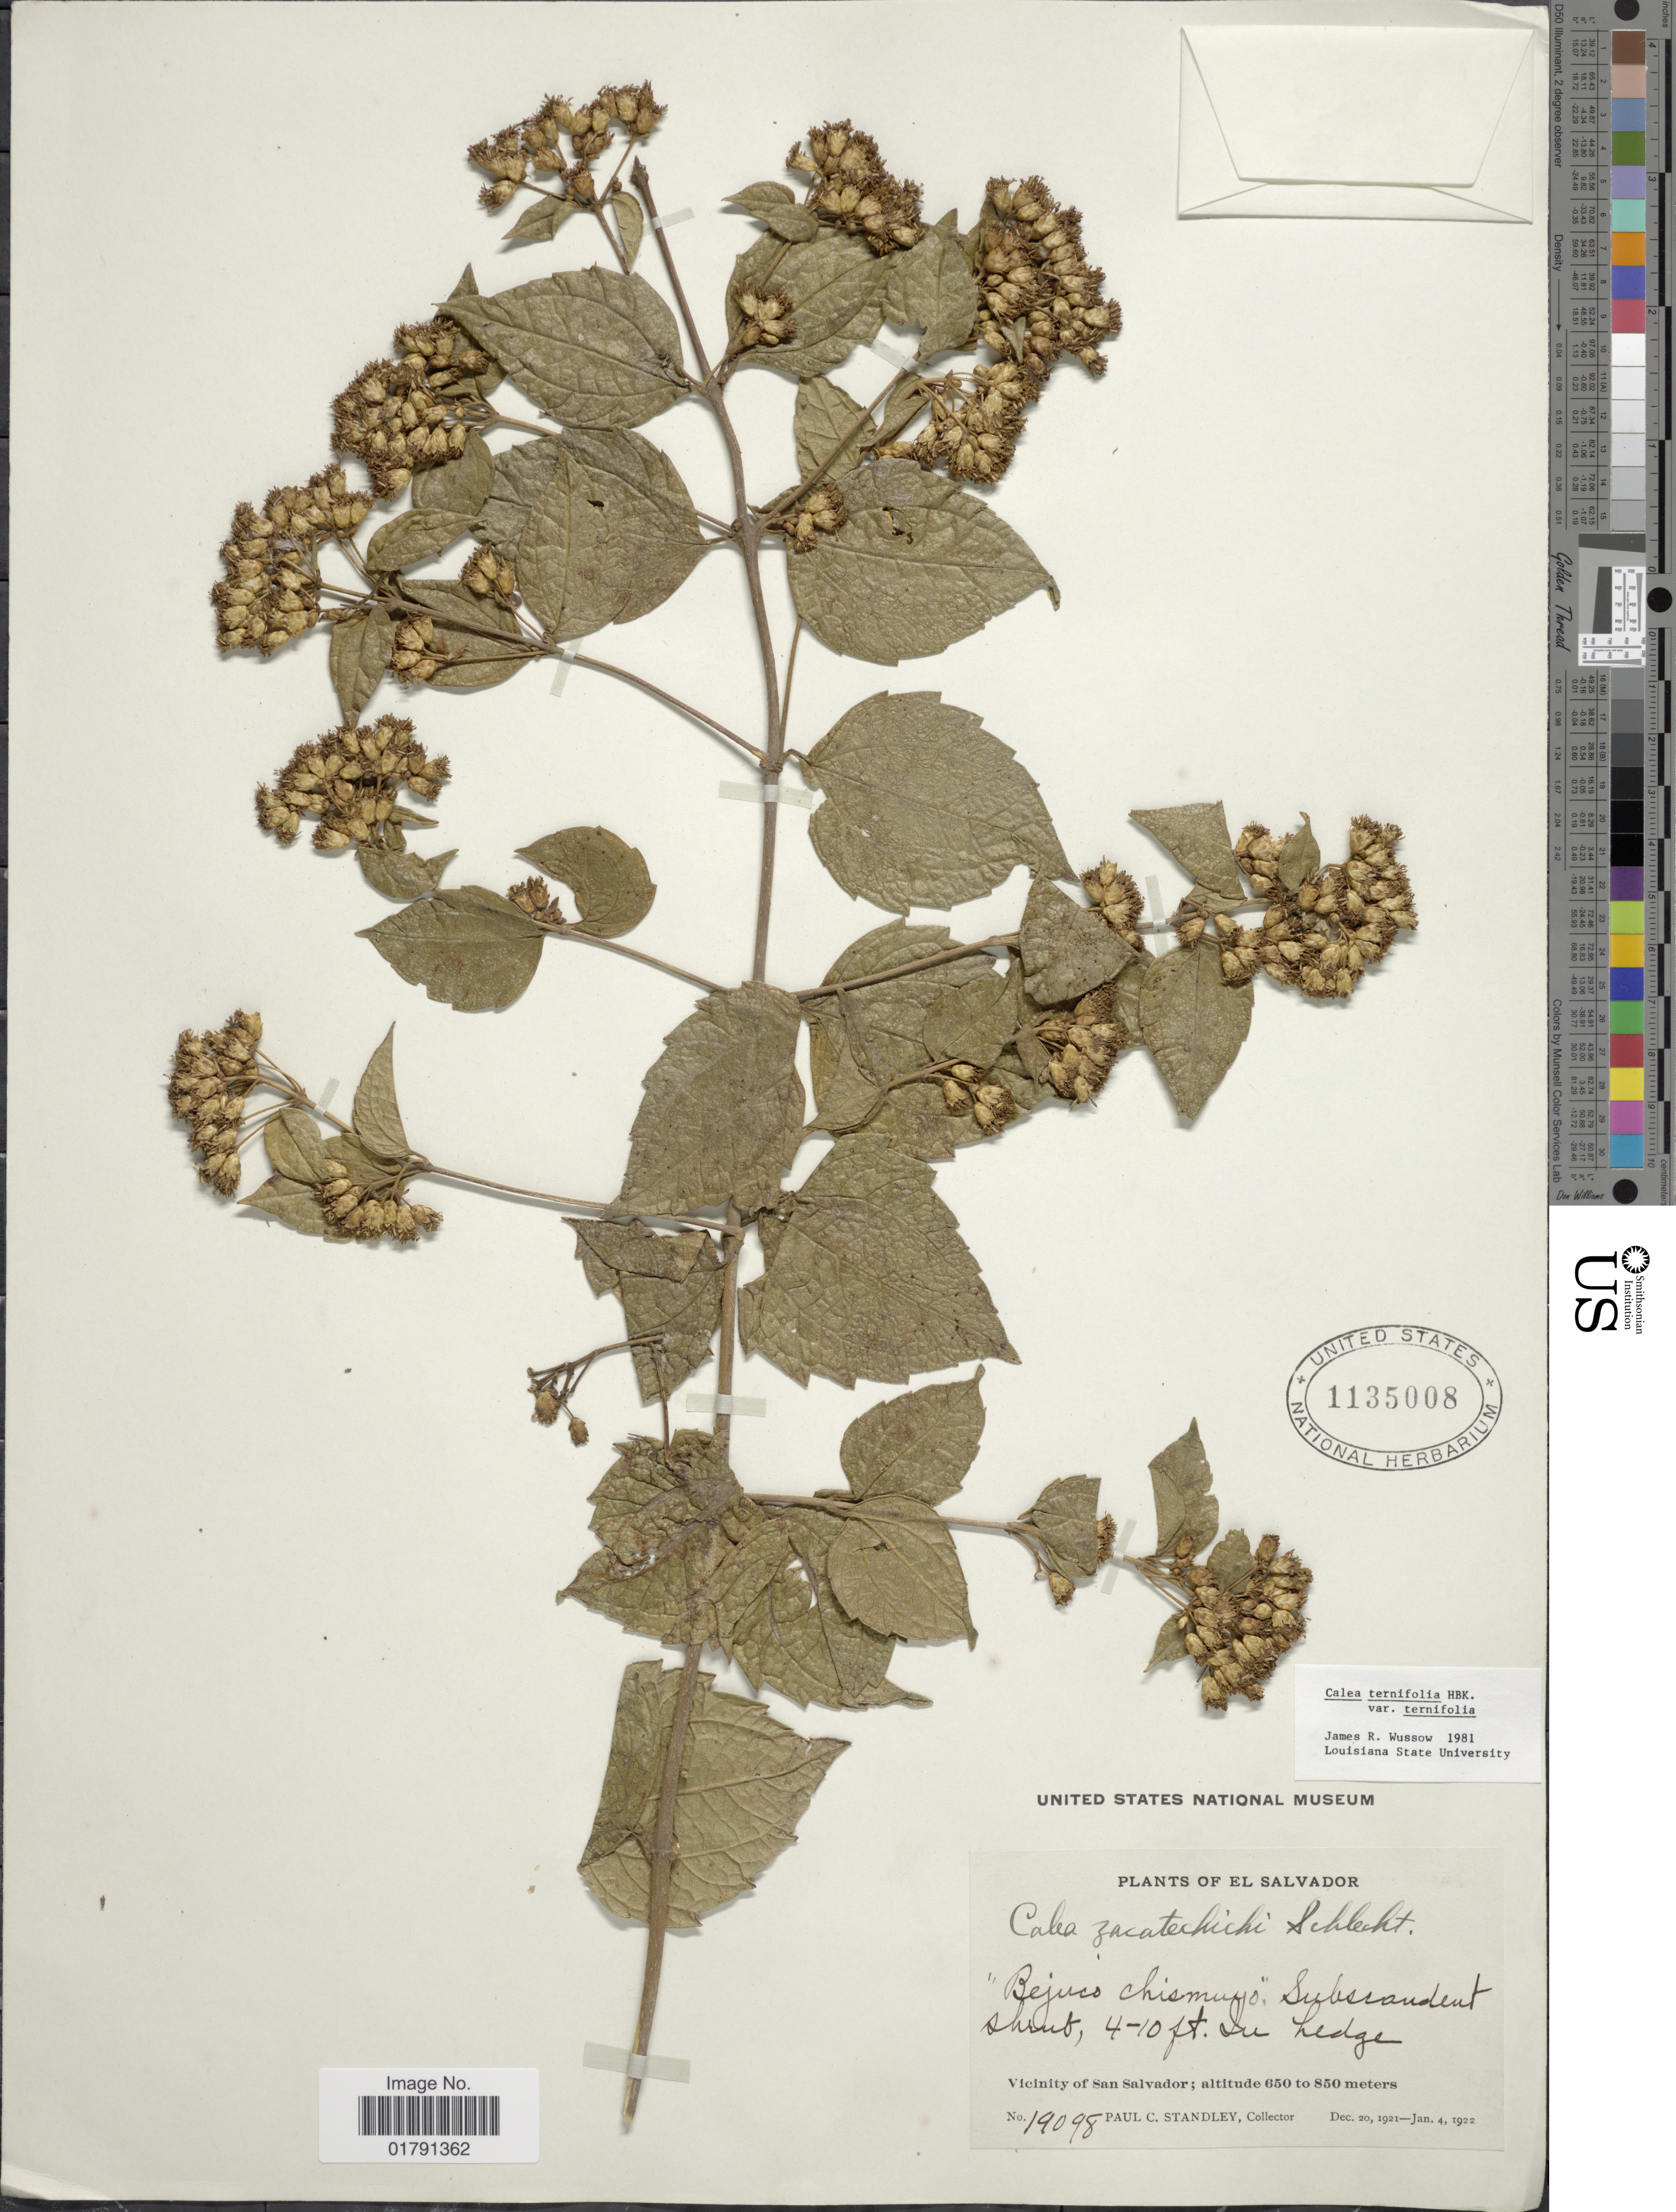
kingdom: Plantae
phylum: Tracheophyta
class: Magnoliopsida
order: Asterales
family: Asteraceae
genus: Calea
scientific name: Calea ternifolia Oliv., hom. illeg.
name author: Oliv.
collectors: P. C. Standley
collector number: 19098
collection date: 1921-12-20/1922-01-04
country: El Salvador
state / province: San Salvador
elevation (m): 650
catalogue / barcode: US 1135008